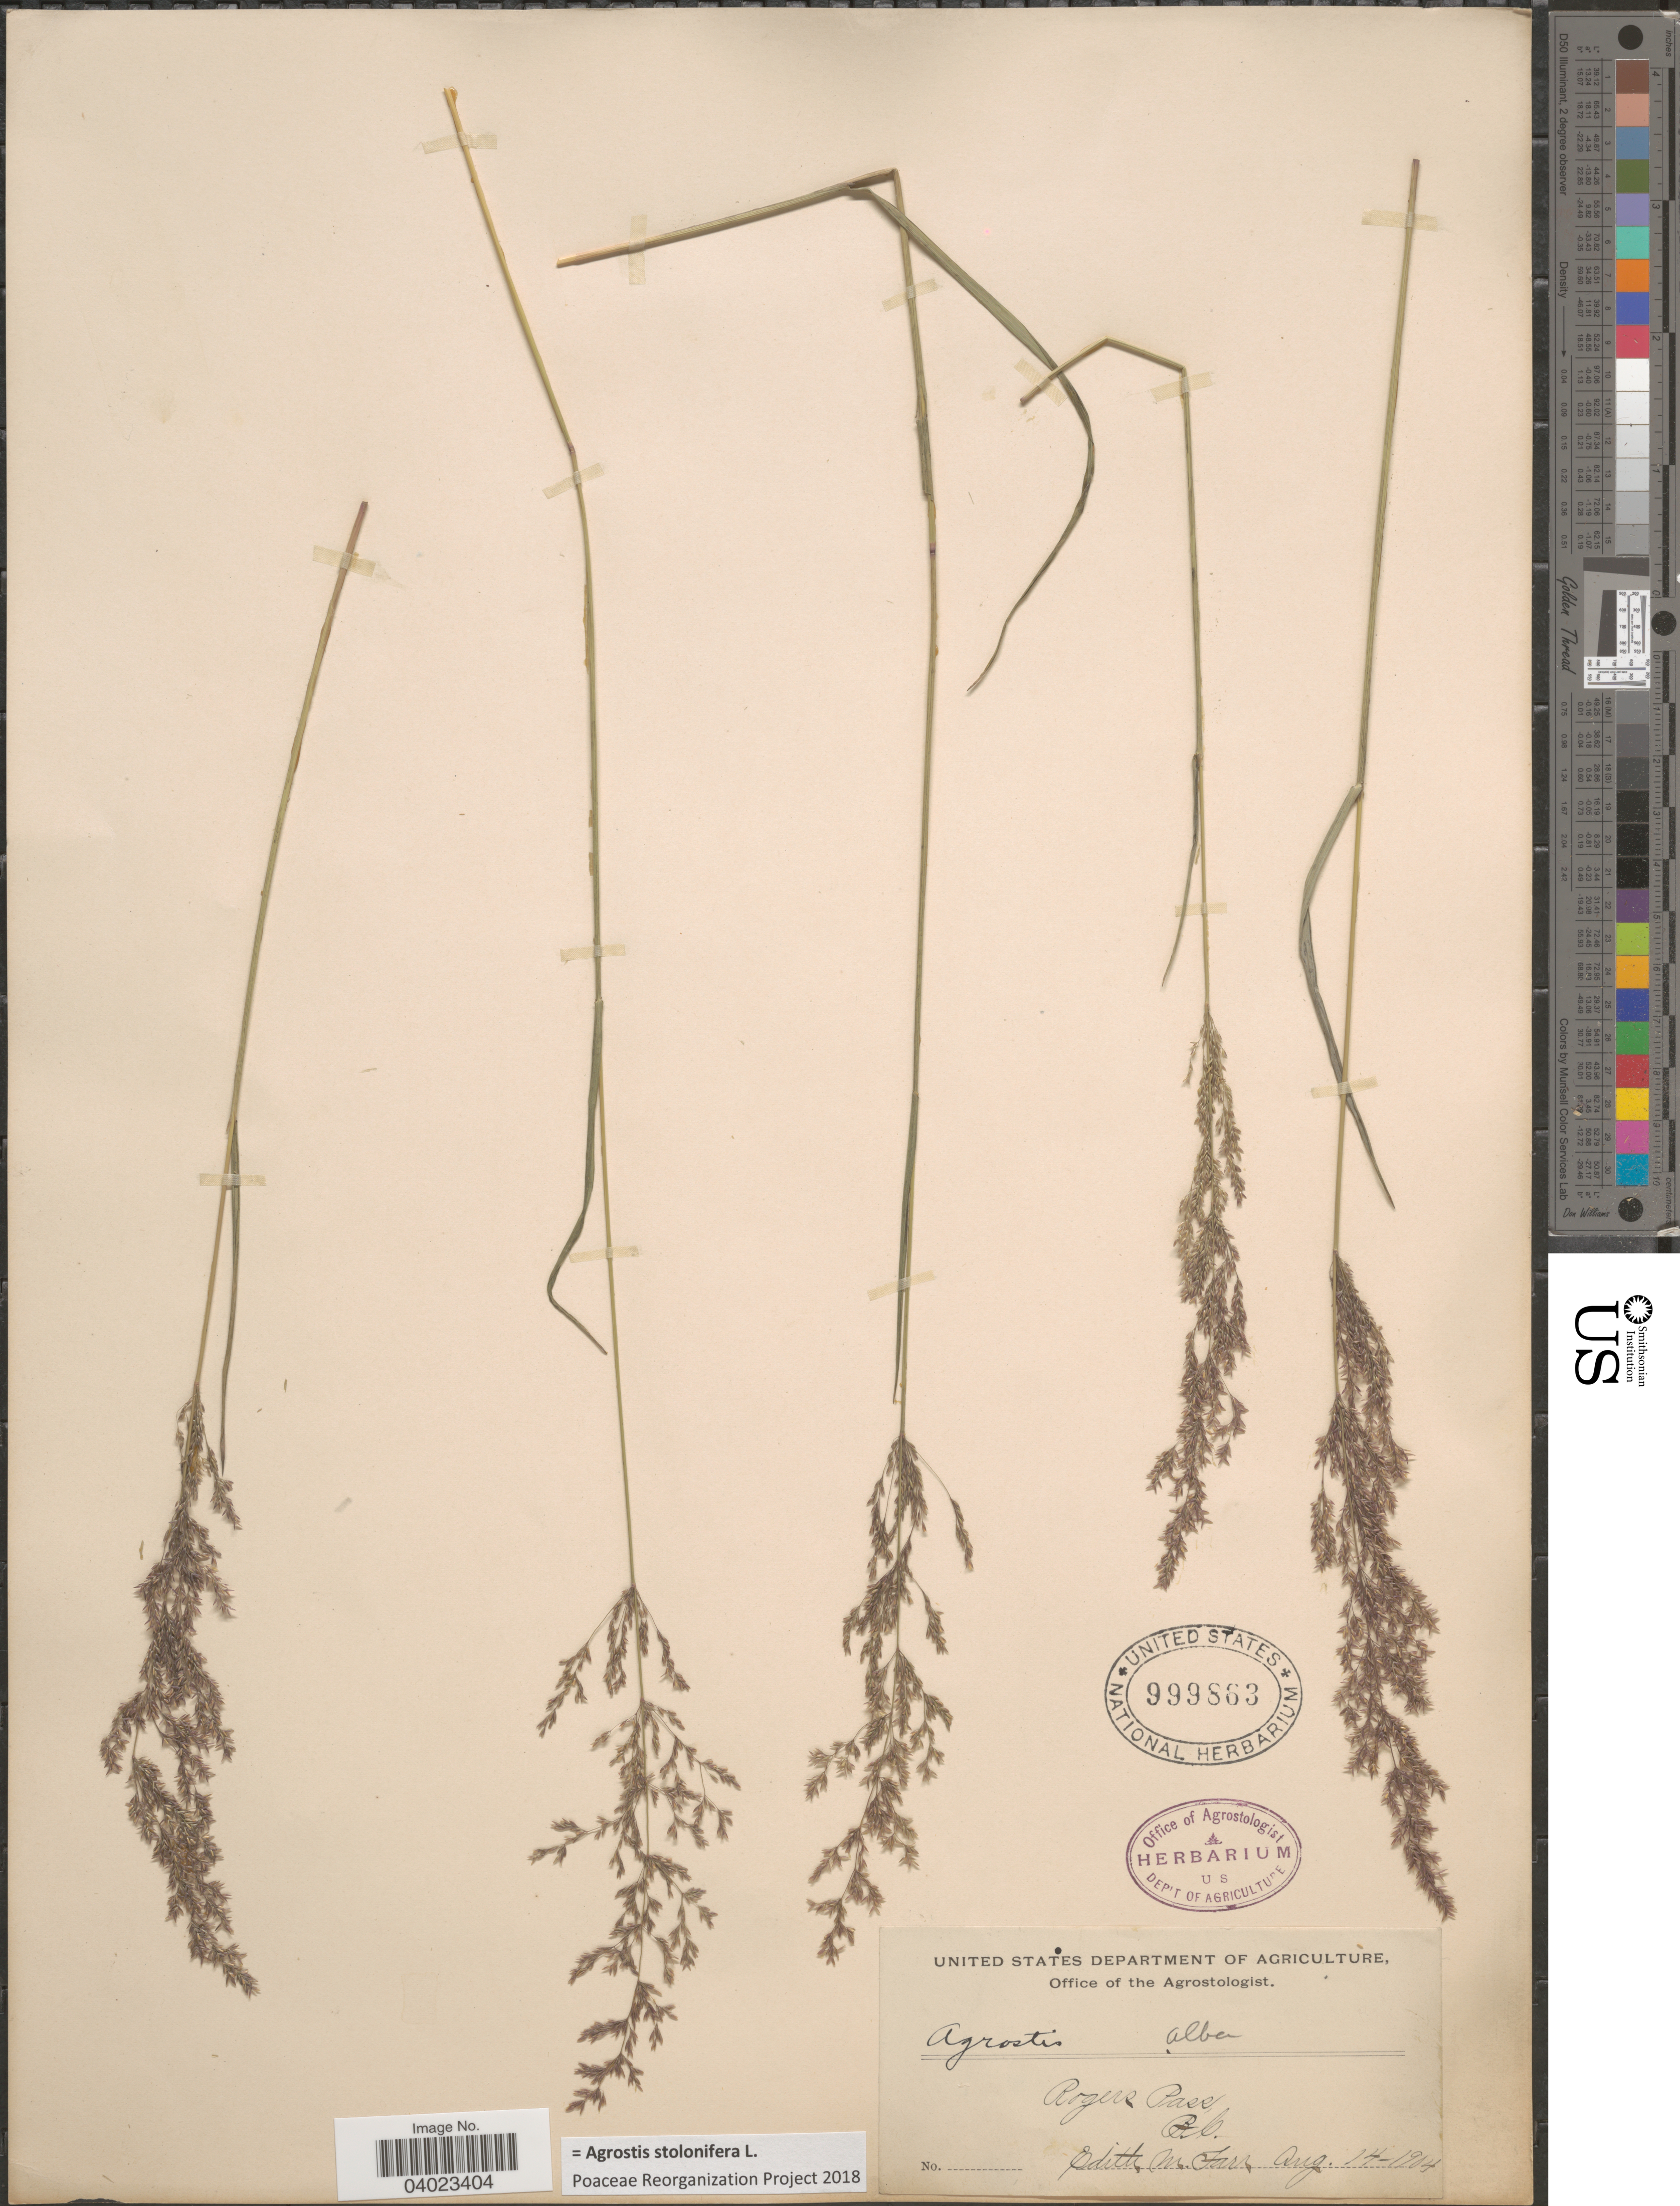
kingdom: Plantae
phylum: Tracheophyta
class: Liliopsida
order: Poales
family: Poaceae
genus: Agrostis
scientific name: Agrostis stolonifera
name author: L.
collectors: E. Farr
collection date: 1904-08-14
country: Canada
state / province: British Columbia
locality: Rogers Pass.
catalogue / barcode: US 999863